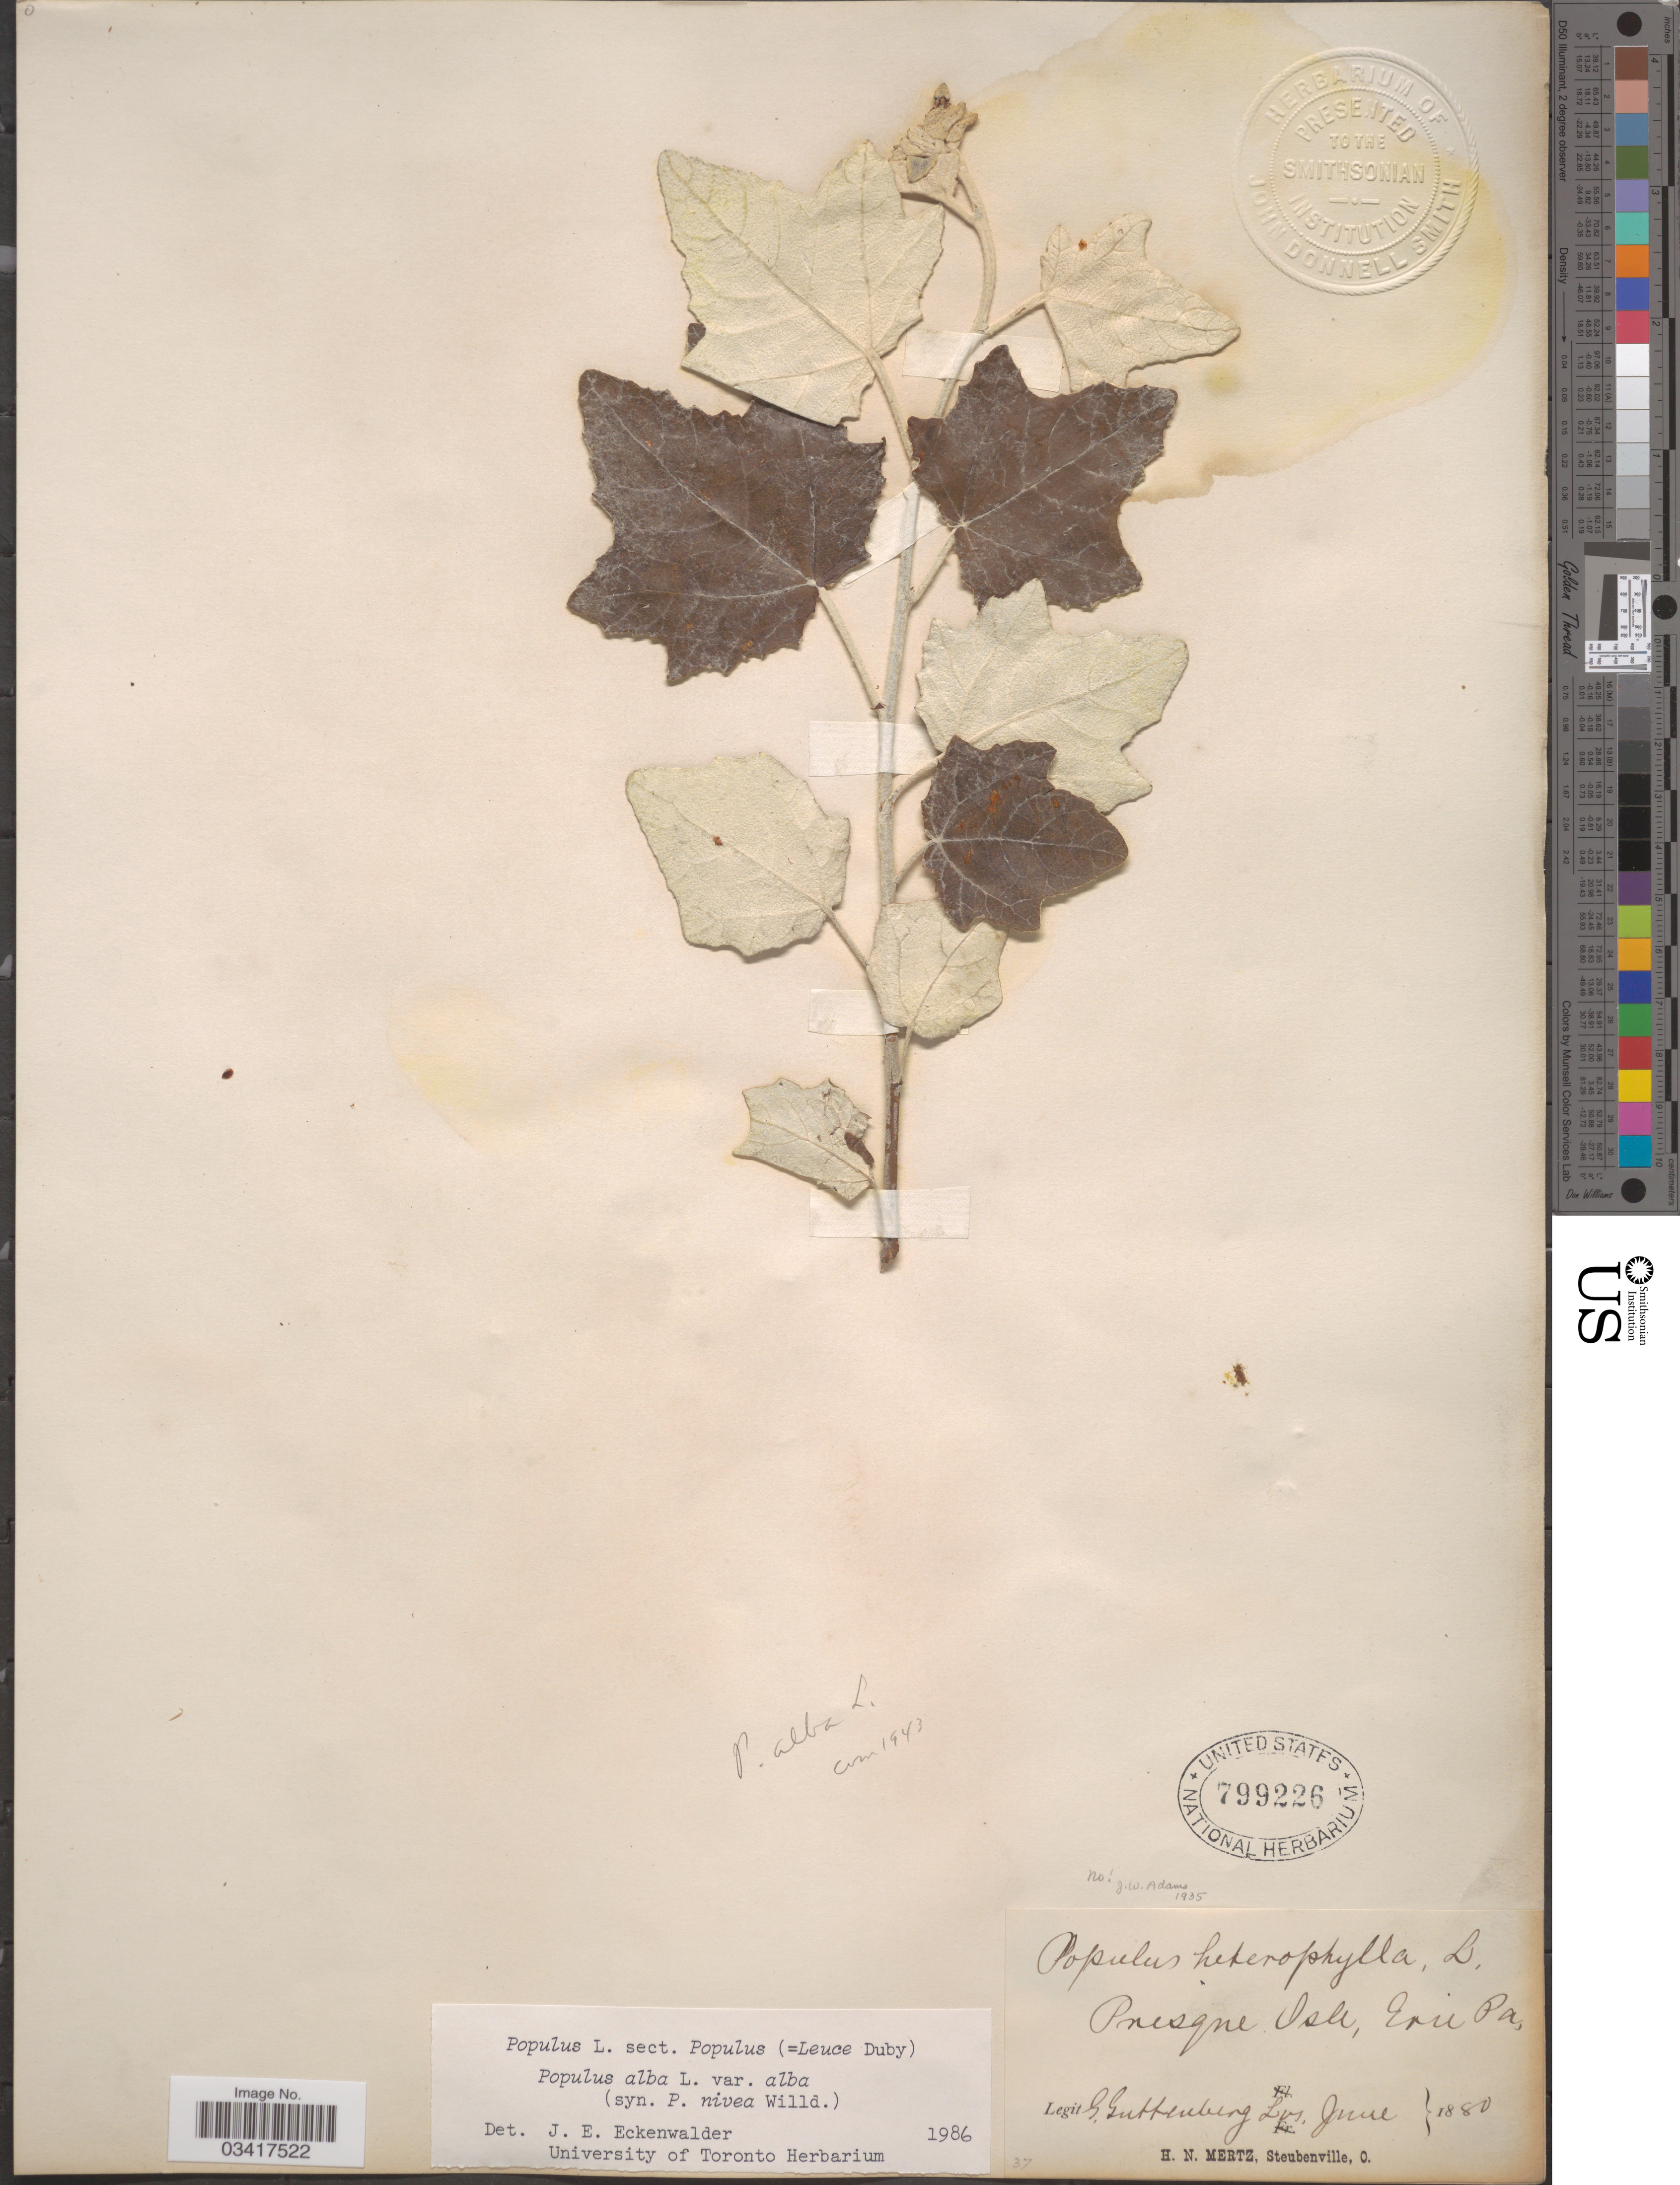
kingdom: Plantae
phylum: Tracheophyta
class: Magnoliopsida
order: Malpighiales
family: Salicaceae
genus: Populus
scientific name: Populus alba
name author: L.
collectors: G. Guttenberg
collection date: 1880-06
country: United States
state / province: Pennsylvania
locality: Presque Isle, Erie.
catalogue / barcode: US 799226